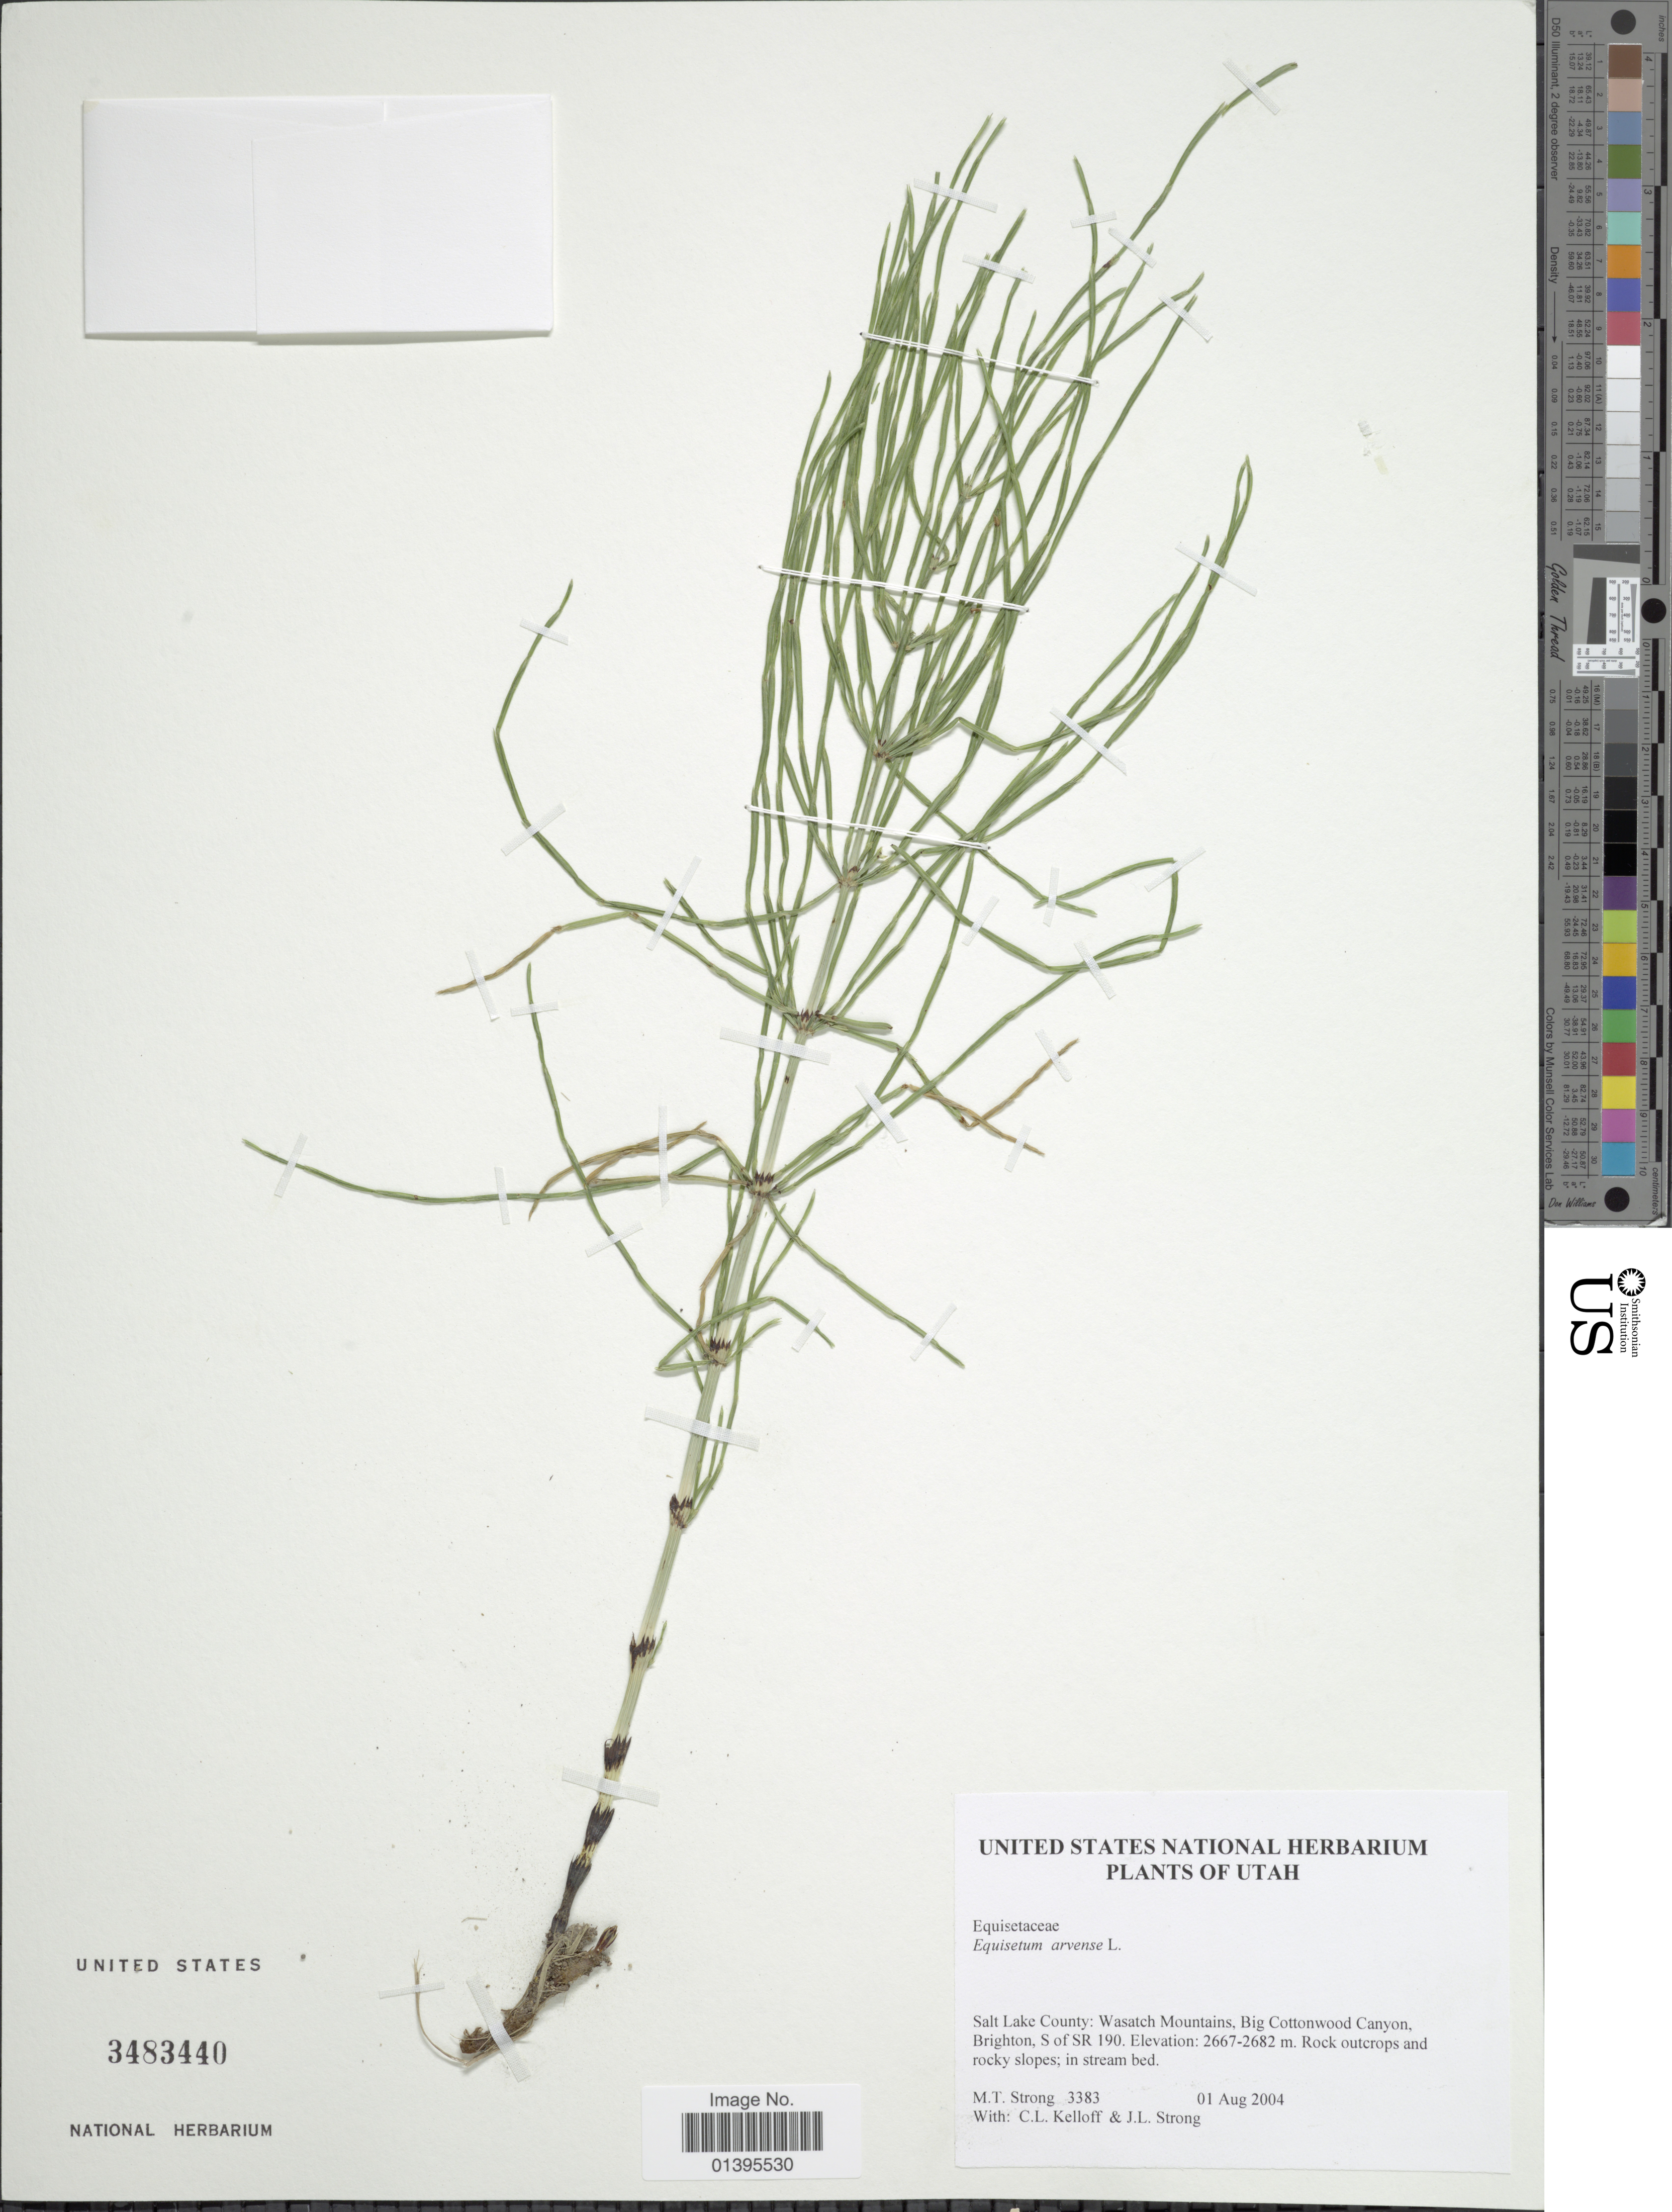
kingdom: Plantae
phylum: Tracheophyta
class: Polypodiopsida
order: Equisetales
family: Equisetaceae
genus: Equisetum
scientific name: Equisetum arvense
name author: L.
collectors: M. T. Strong, C. L. Kelloff & J. L. Strong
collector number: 3383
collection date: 2004-08-01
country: United States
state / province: Utah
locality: Salt Lake County: Wasatch Mountains, Big Cottonwood Canyon Brighton, S of SR 190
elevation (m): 2667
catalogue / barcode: US 3483440